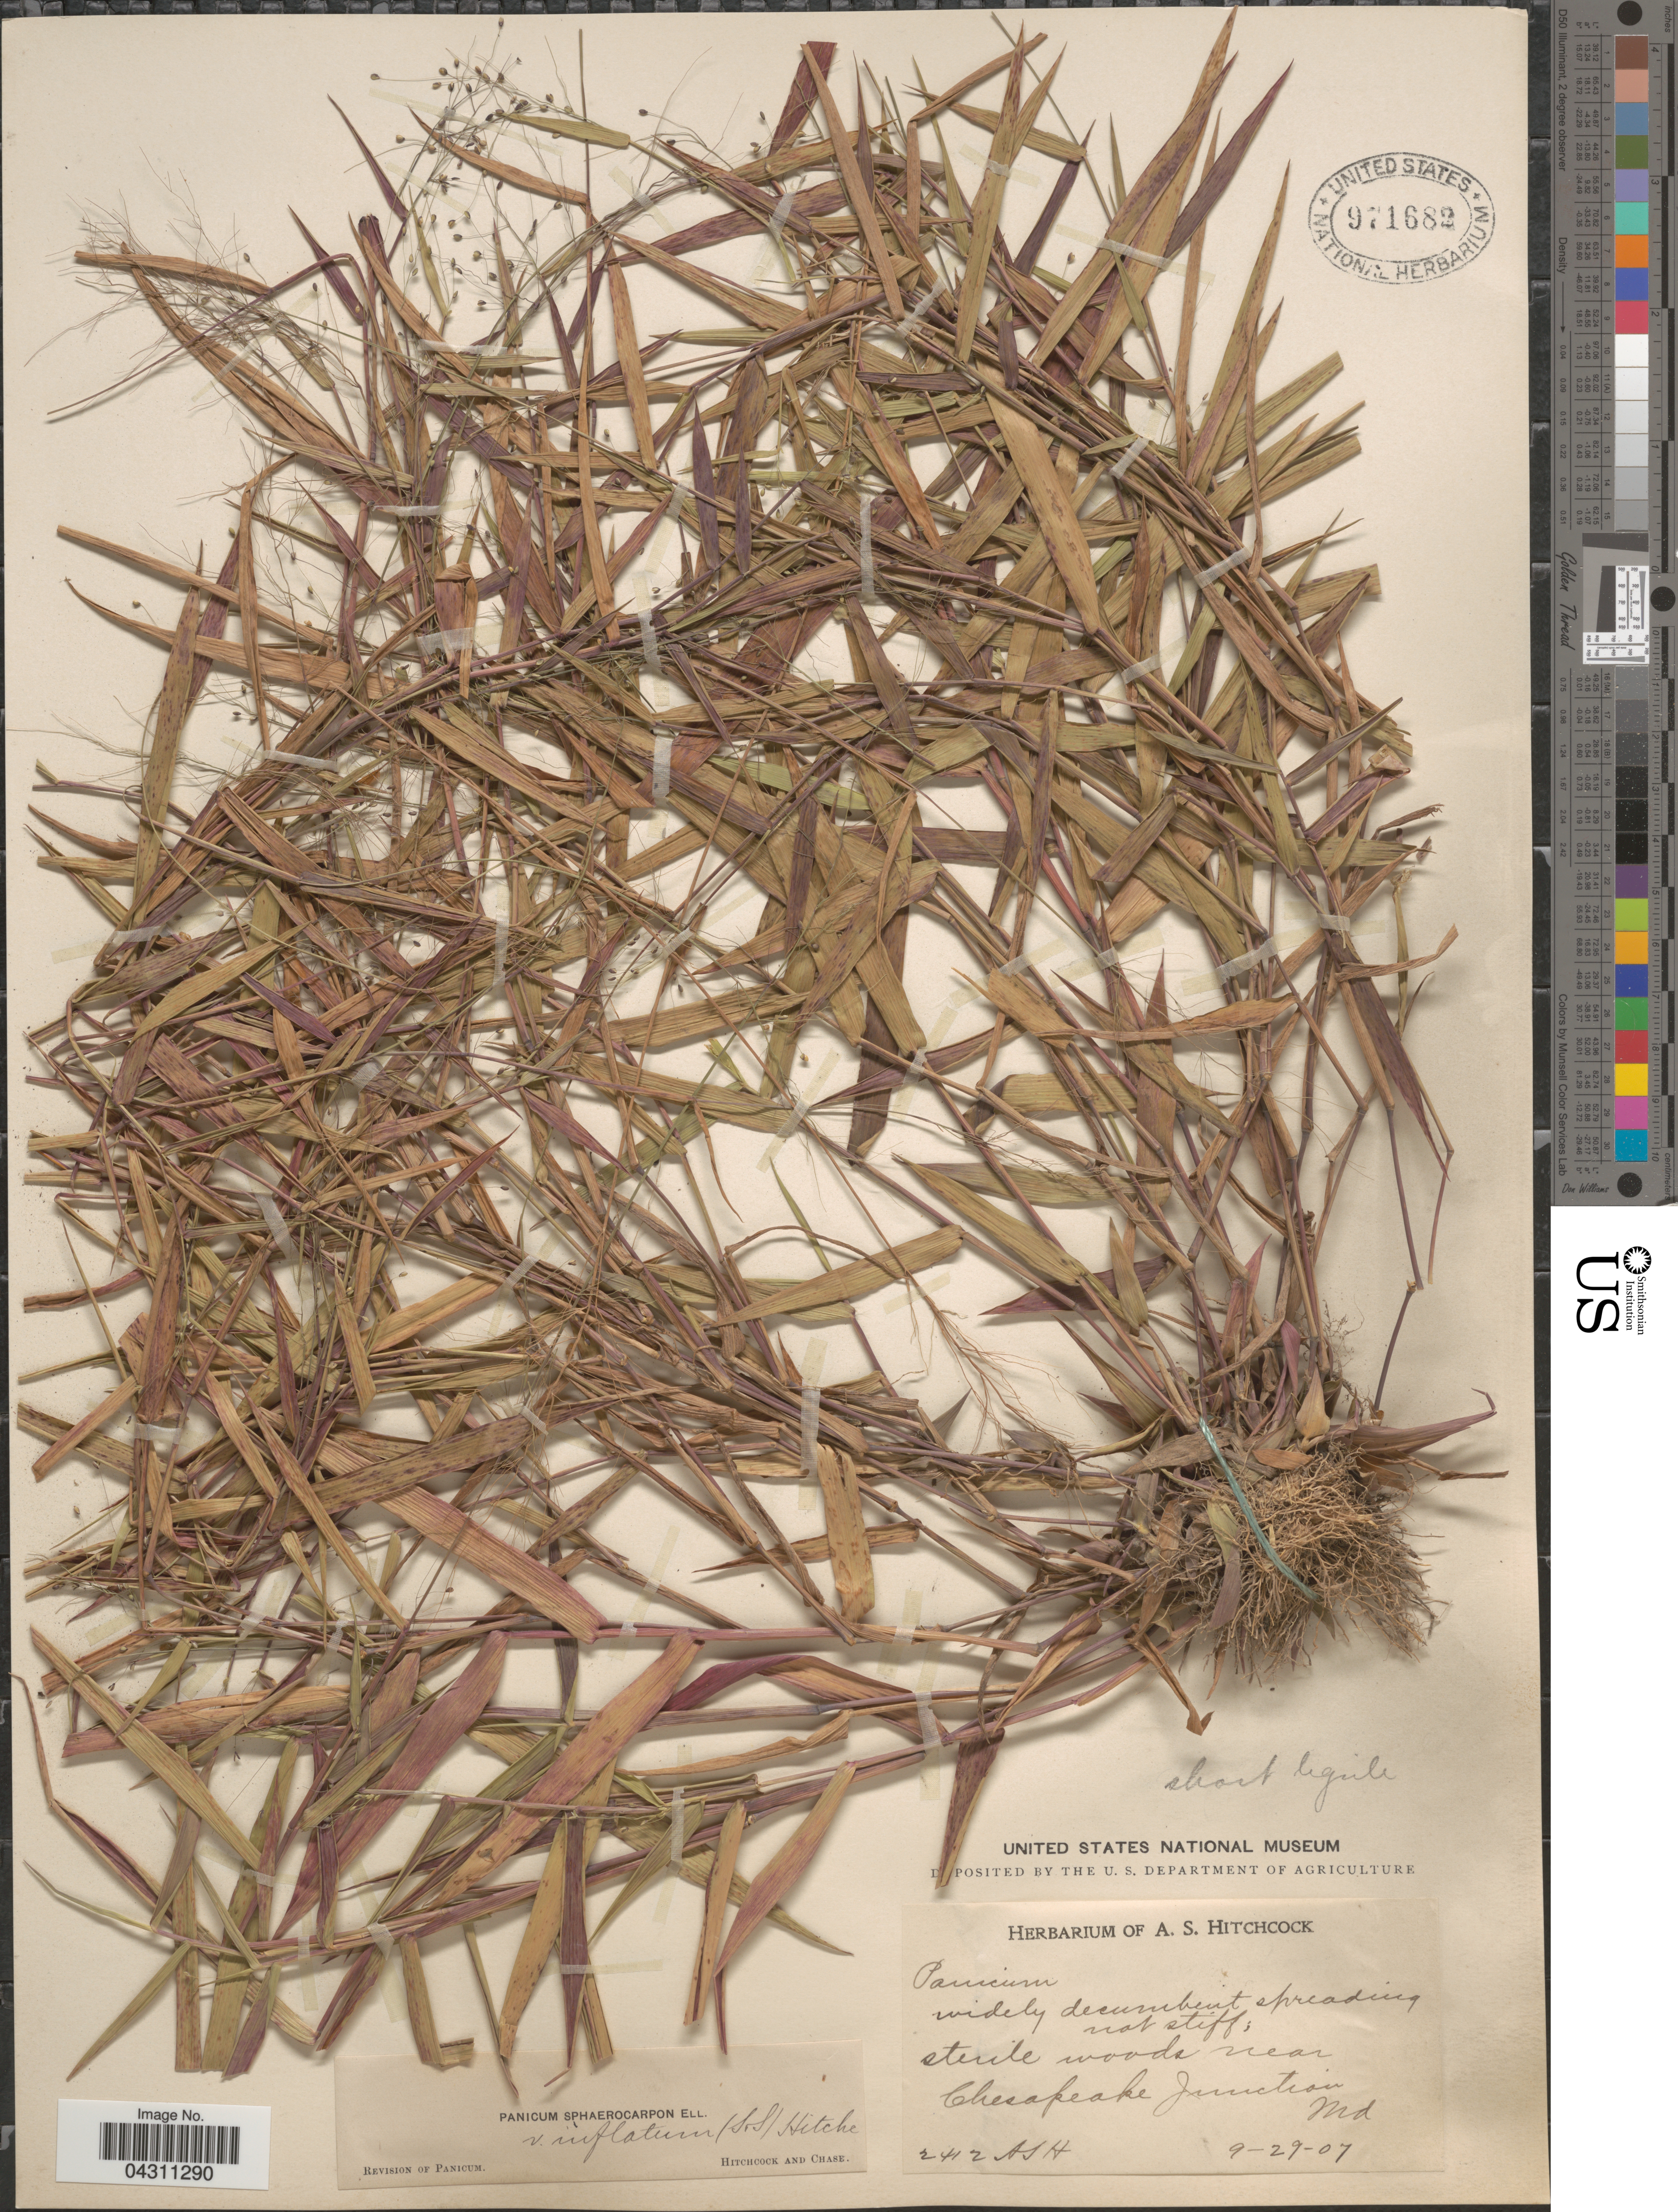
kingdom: Plantae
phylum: Tracheophyta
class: Liliopsida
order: Poales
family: Poaceae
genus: Dichanthelium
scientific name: Dichanthelium sphaerocarpon var. sphaerocarpon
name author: (Elliott) Gould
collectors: A. S. Hitchcock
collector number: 2412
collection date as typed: Transcribed d/m/y: 29/9/7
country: United States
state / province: Maryland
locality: Near Chesapeake Junction.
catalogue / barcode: US 971682